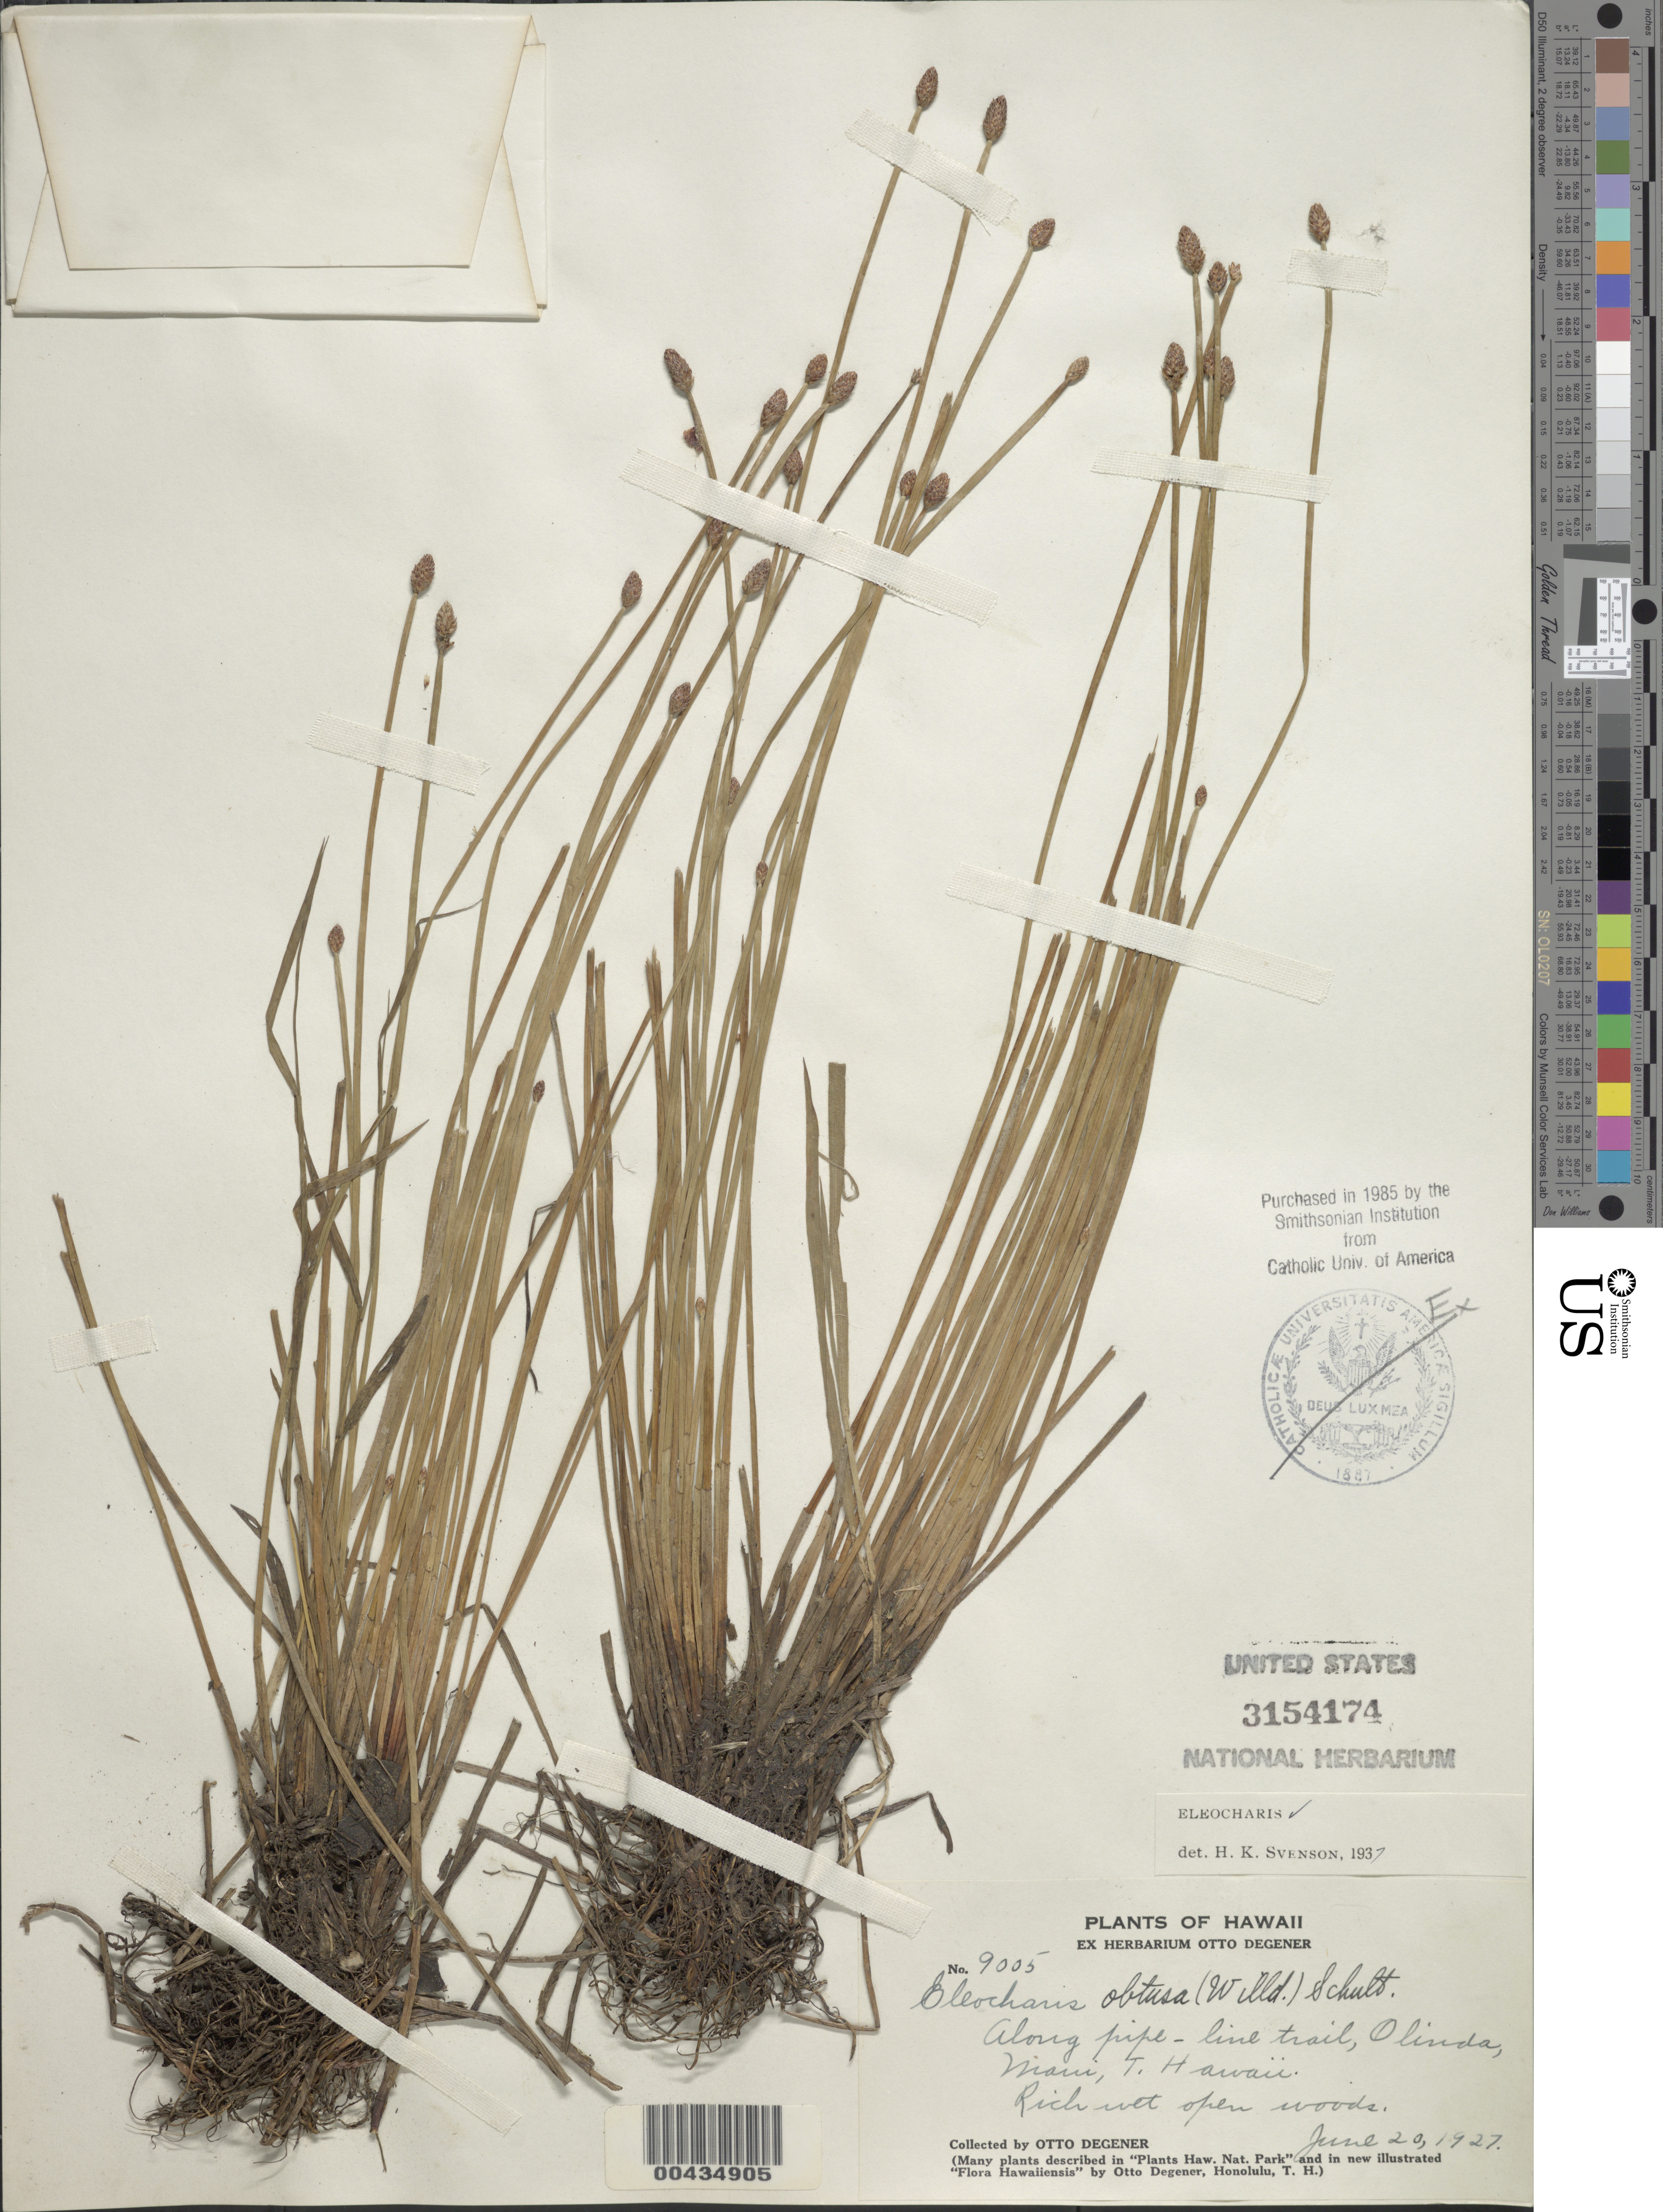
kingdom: Plantae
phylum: Tracheophyta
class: Liliopsida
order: Poales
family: Cyperaceae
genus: Eleocharis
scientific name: Eleocharis obtusa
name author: (Willd.) Schult.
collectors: O. Degener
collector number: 9005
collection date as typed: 20 Jun 1927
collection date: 1927-06-20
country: United States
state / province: Hawaii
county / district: Maui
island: Maui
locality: Along pipe-line trail, Olinda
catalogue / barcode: US 3154174